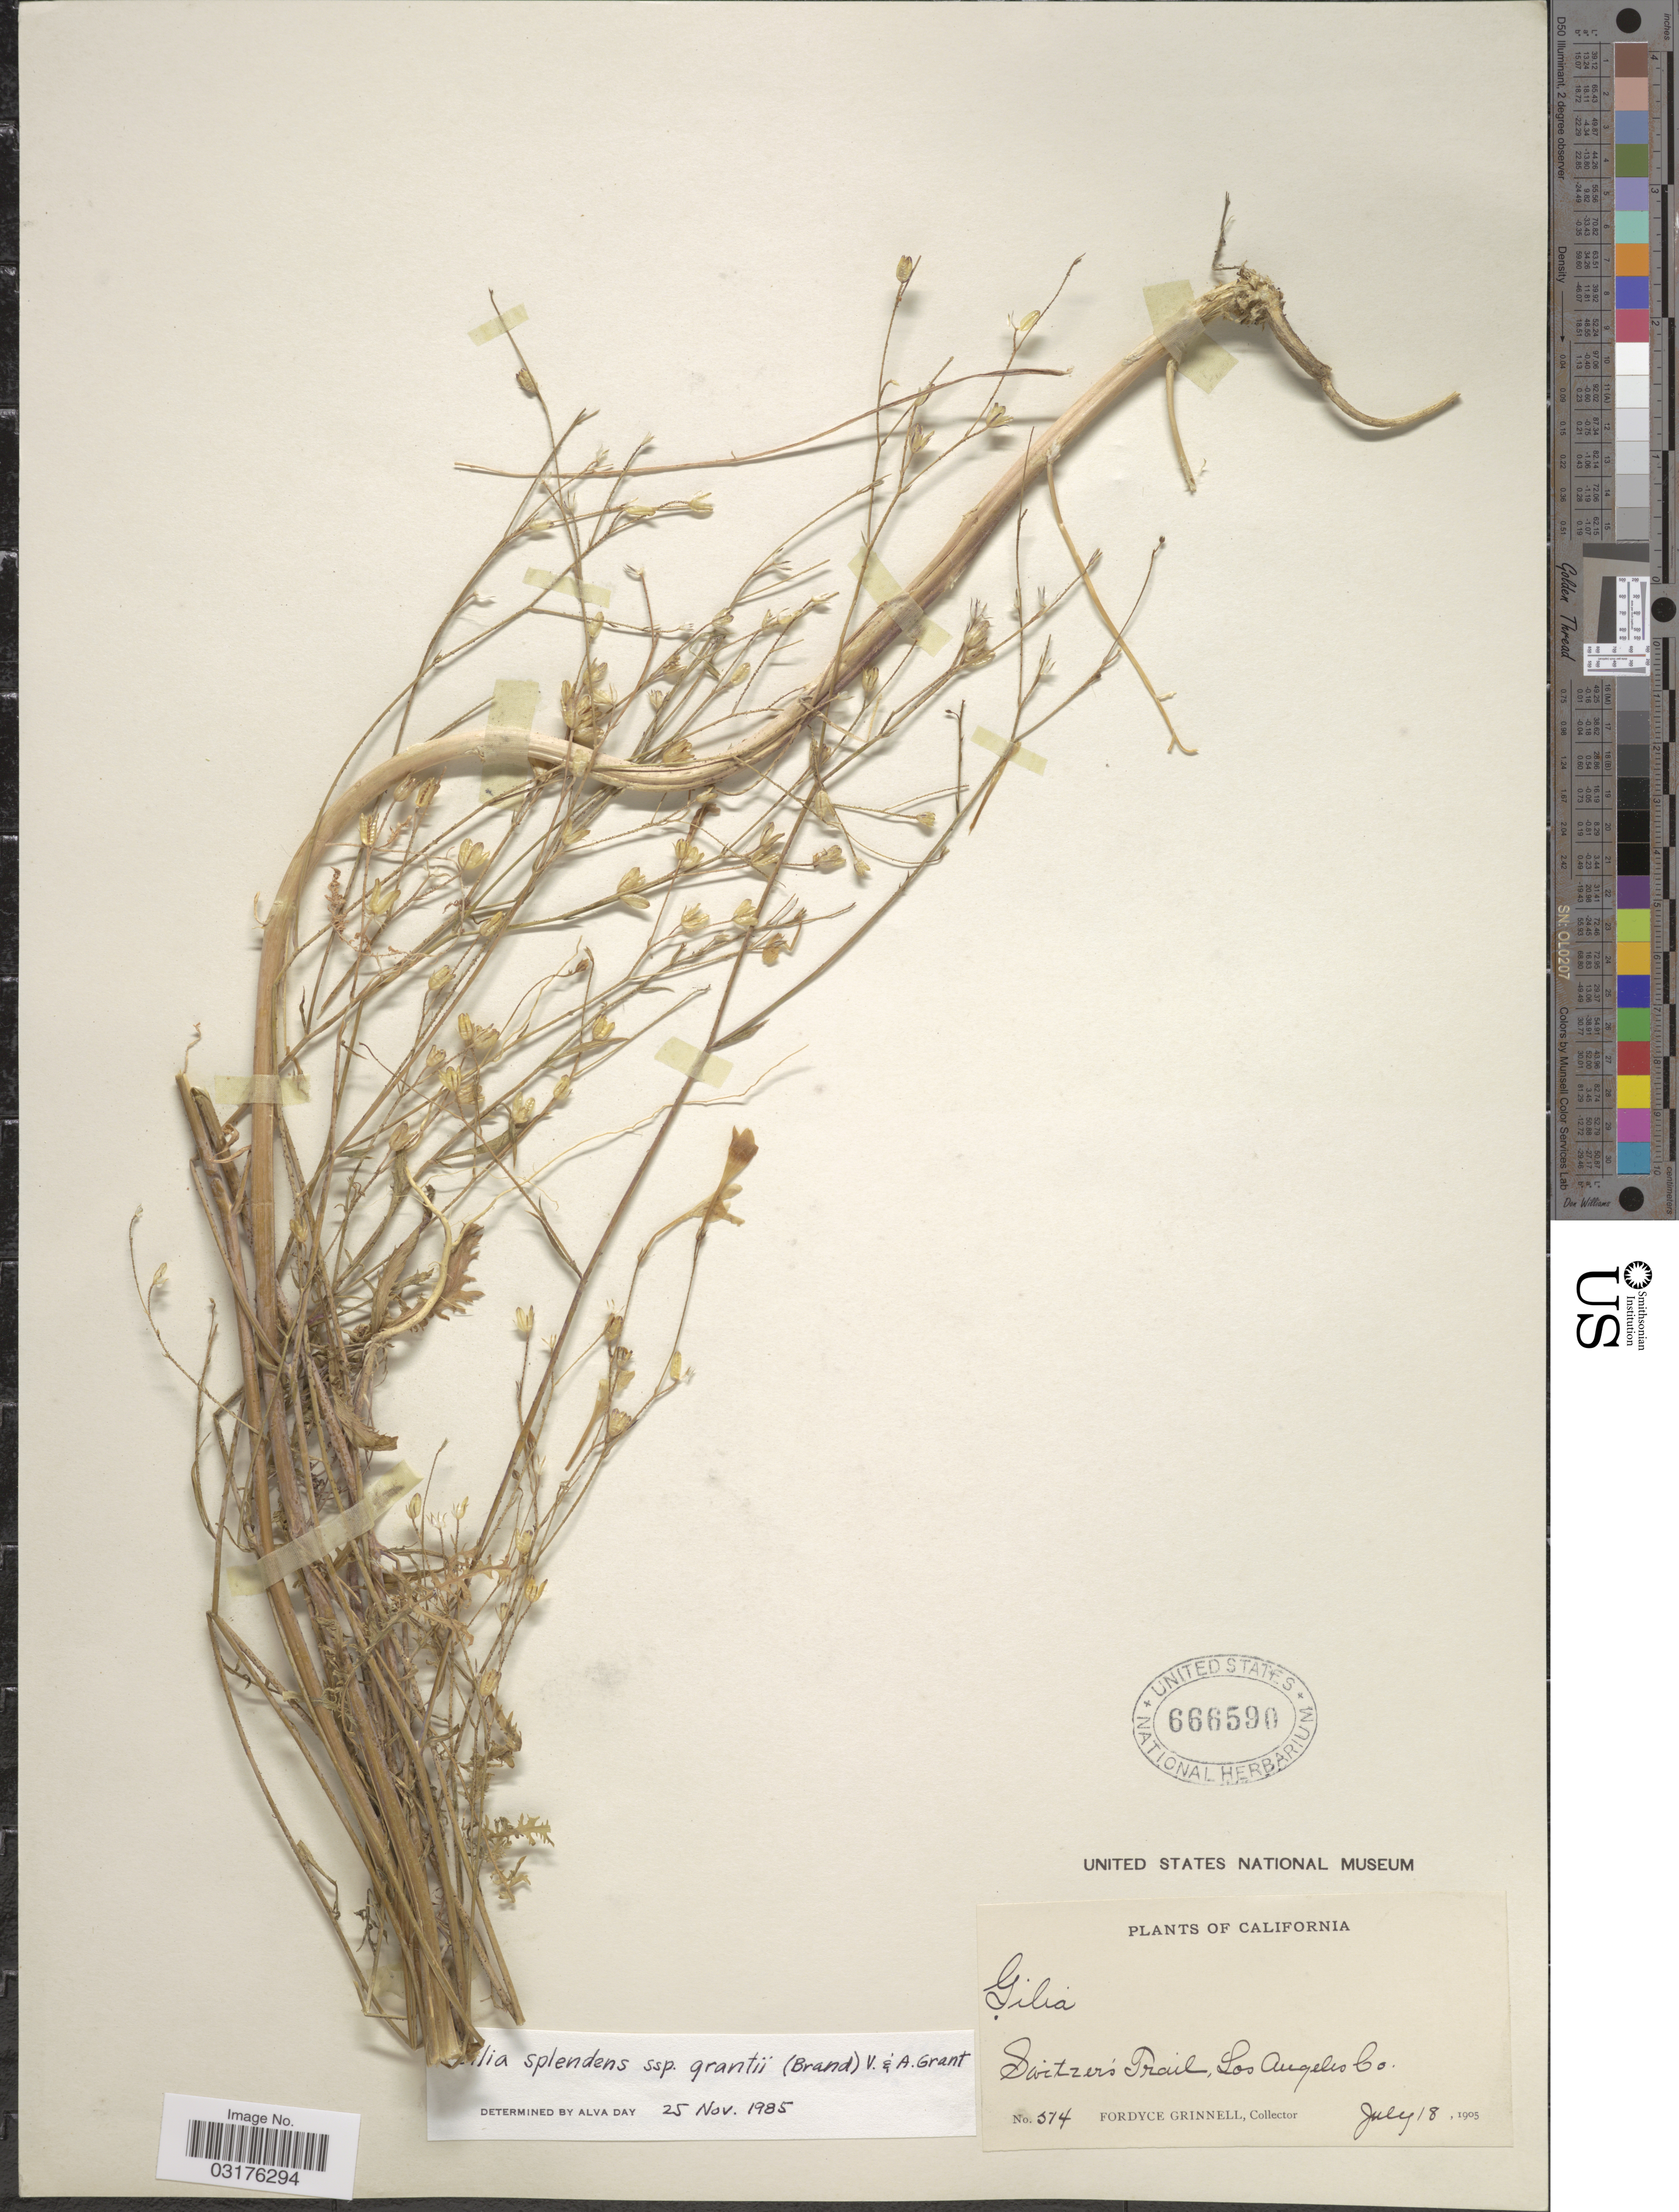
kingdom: Plantae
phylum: Tracheophyta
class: Magnoliopsida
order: Ericales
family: Polemoniaceae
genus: Saltugilia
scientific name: Saltugilia splendens subsp. grantii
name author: (Brand) L.A. Johnson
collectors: F. Grinnell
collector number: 574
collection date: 1905-07-18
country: United States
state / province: California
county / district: Los Angeles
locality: Switzer's Trail, Los Angeles Co.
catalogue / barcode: US 666590